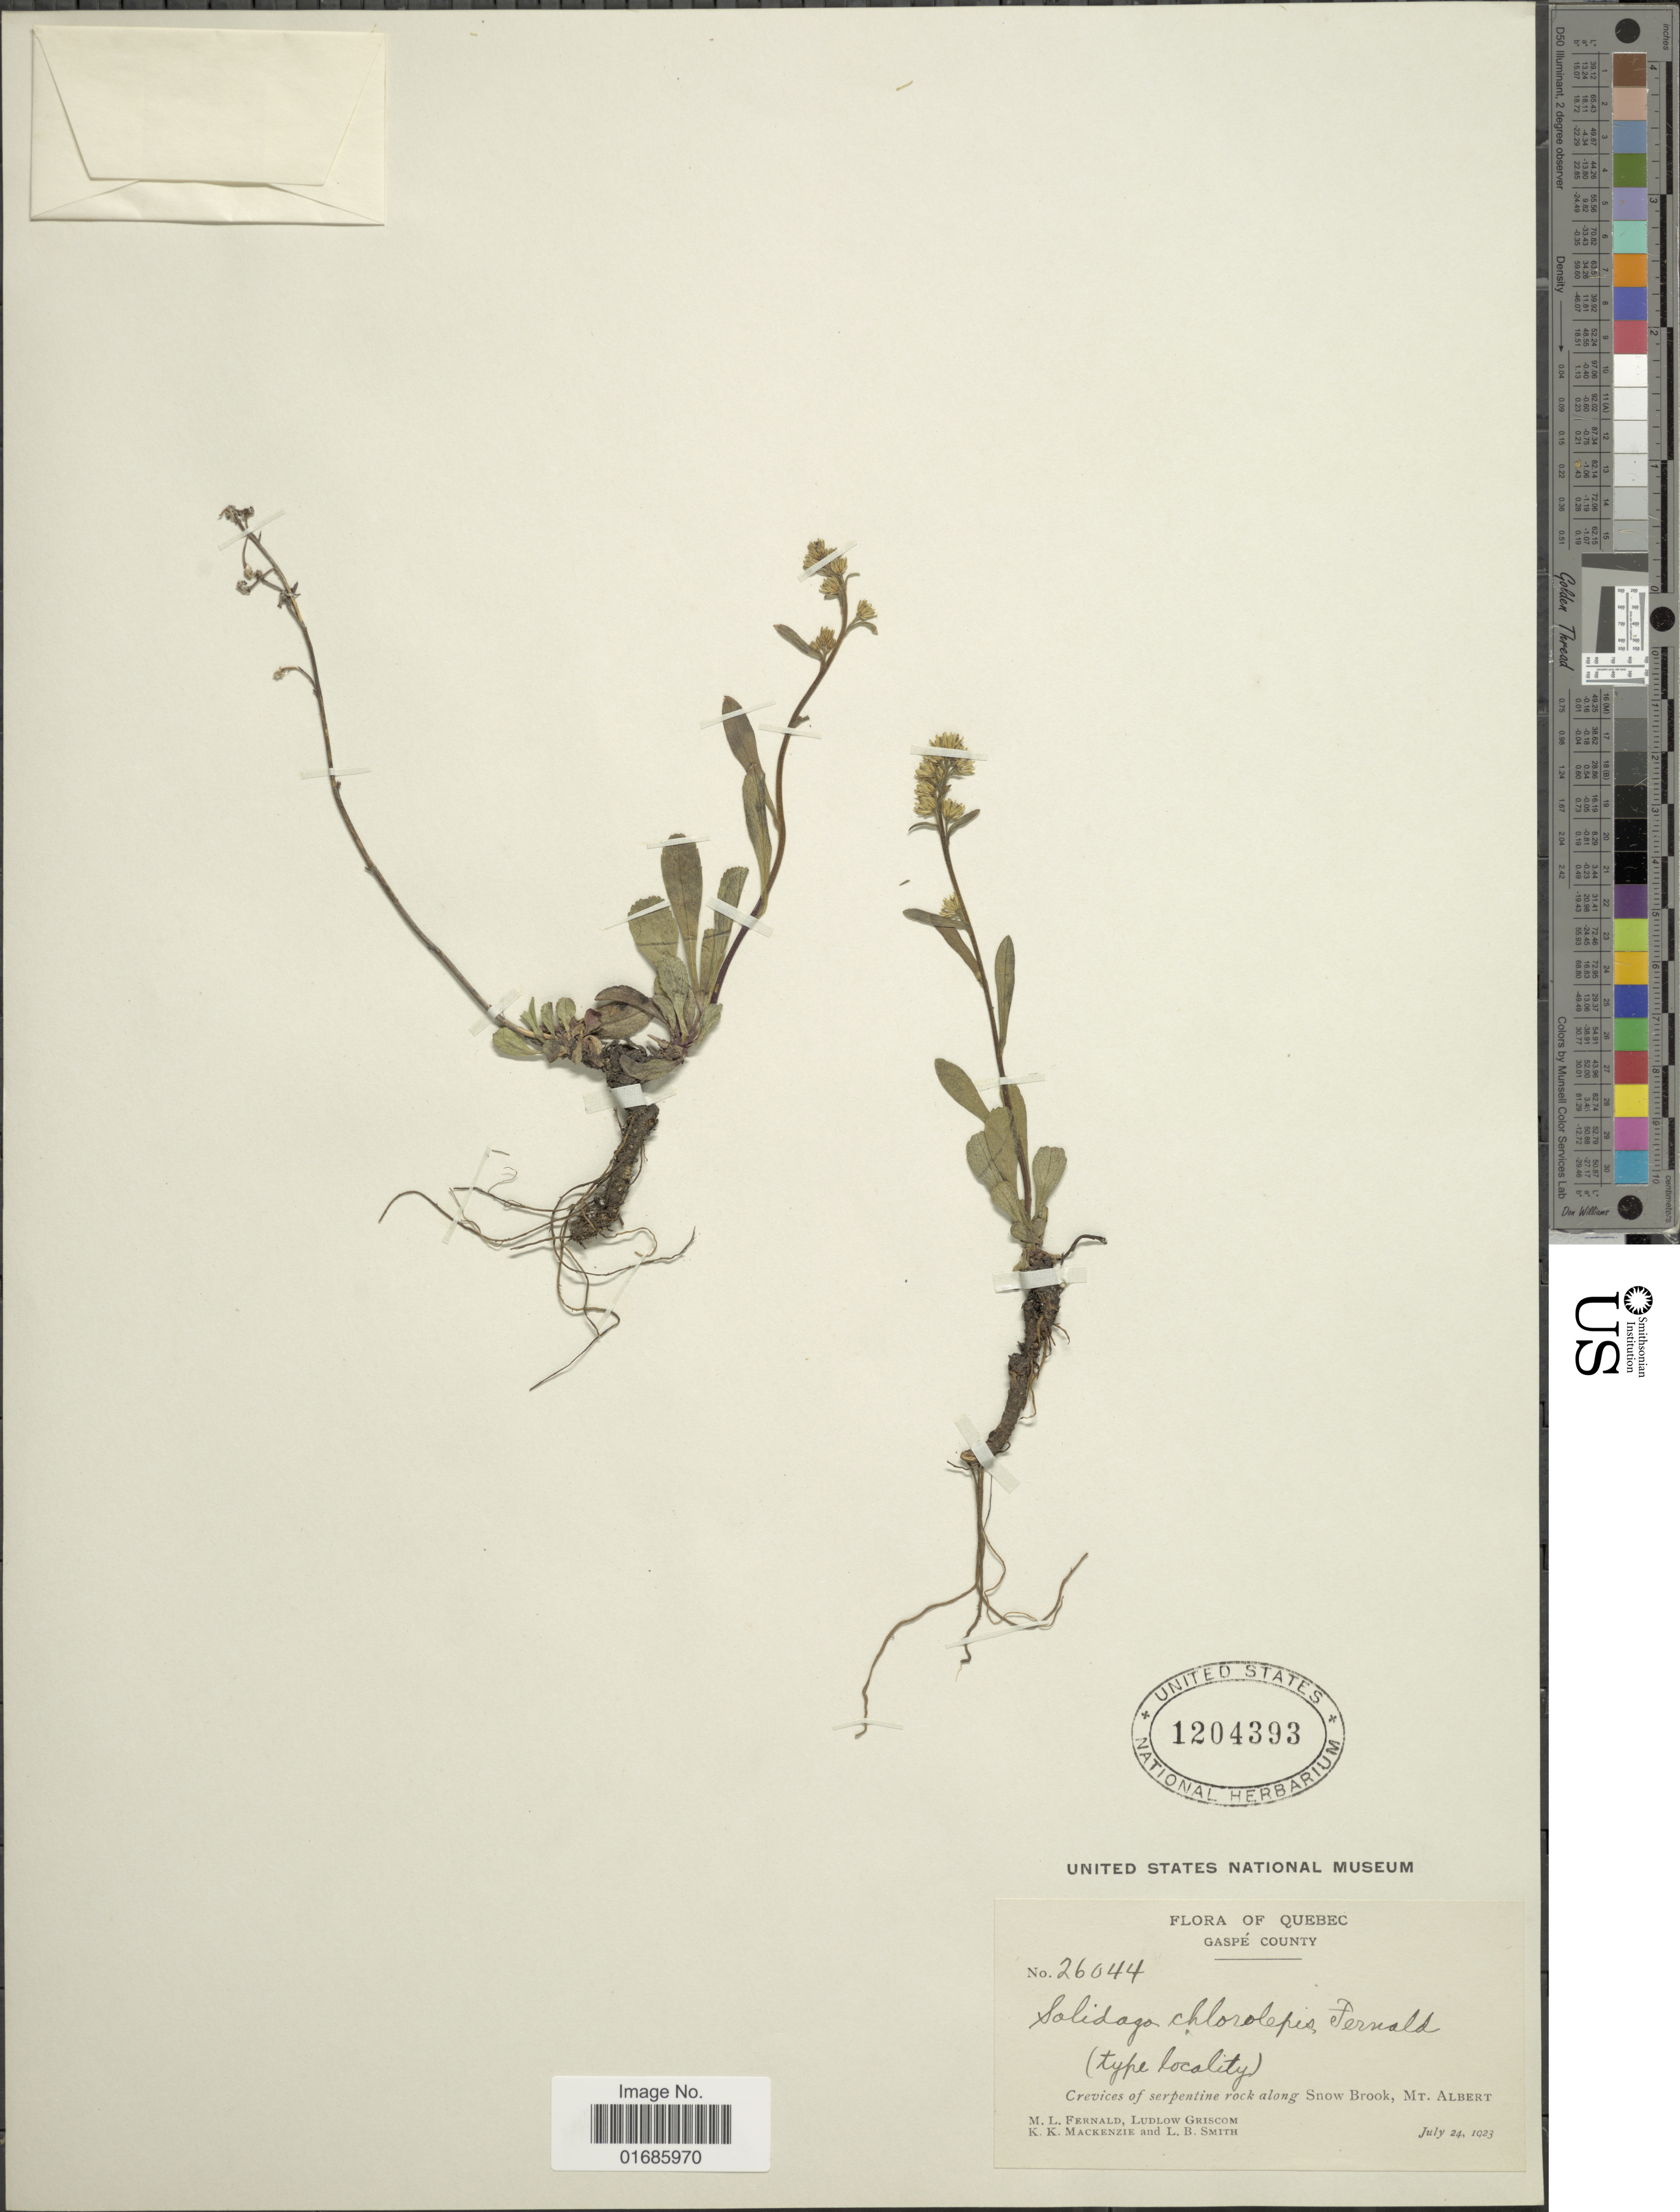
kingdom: Plantae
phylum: Tracheophyta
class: Magnoliopsida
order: Asterales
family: Asteraceae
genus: Solidago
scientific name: Solidago chlorolepis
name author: Fernald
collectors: M. L. Fernald, L. Griscom, K. K. Mackenzie & L. Smith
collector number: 26044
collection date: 1923-07-24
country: Canada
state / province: Quebec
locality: Gaspe County, along Snow Brook, Mt. Albert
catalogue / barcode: US 1204393